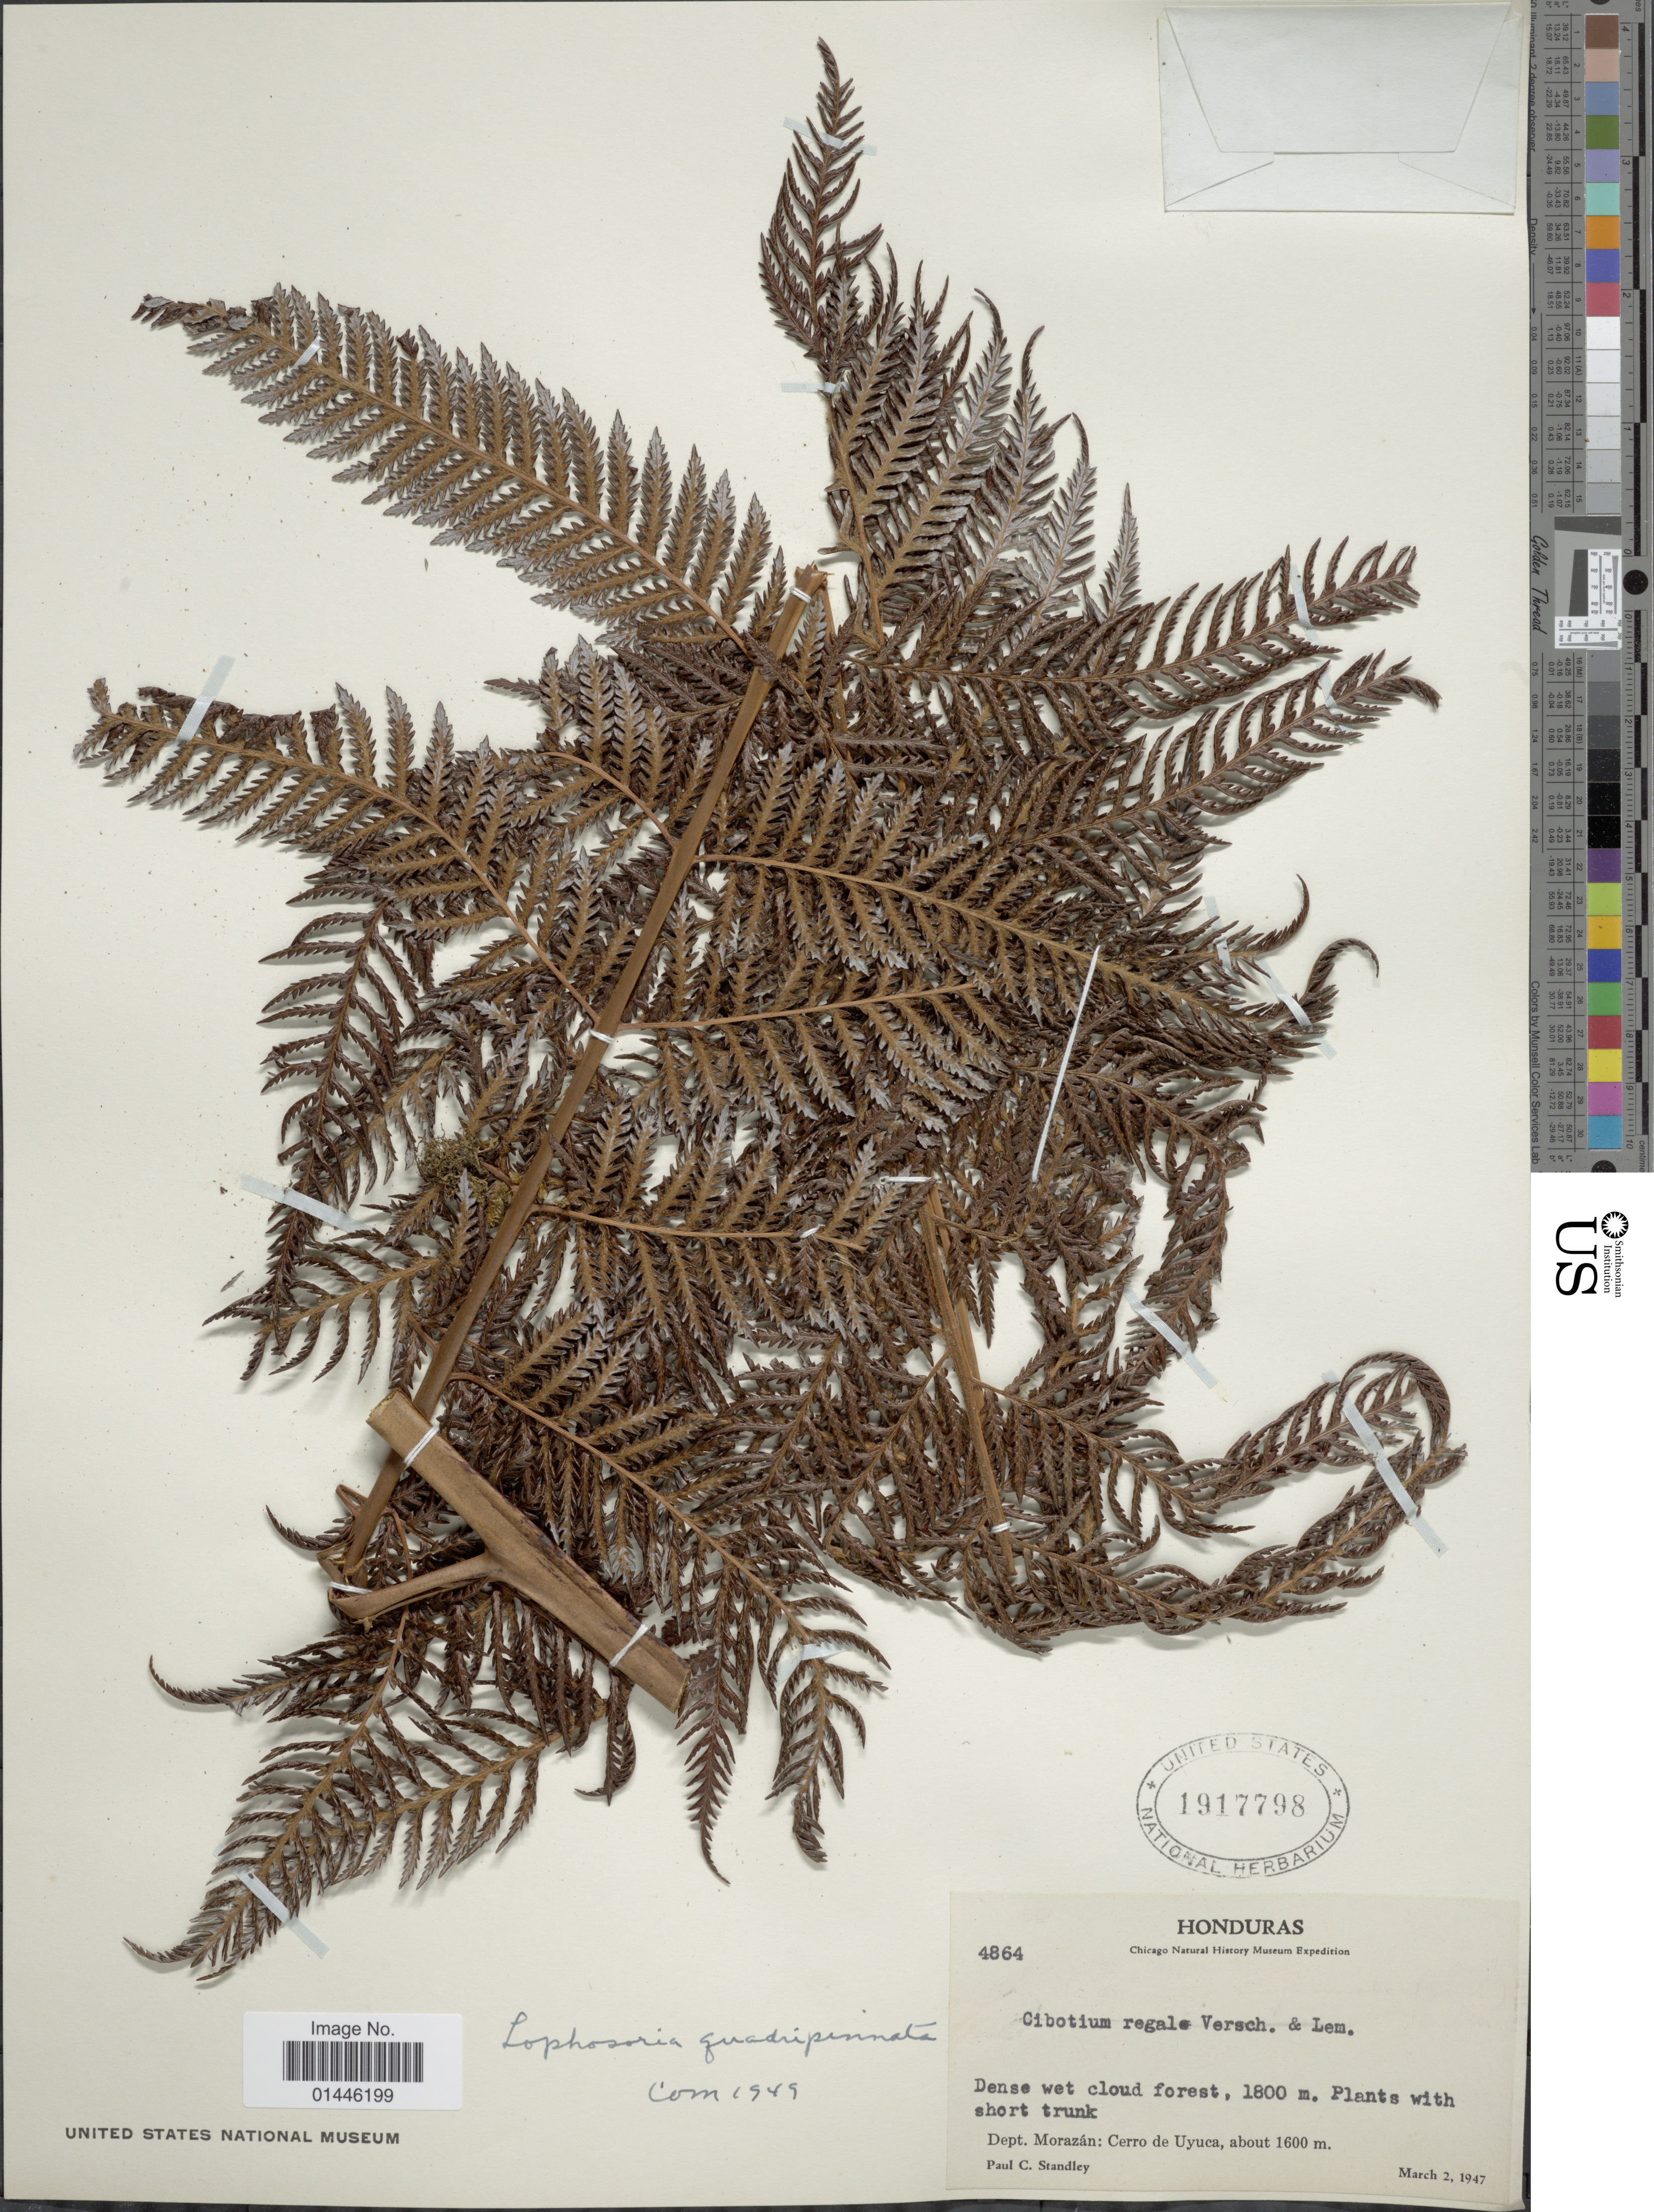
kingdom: Plantae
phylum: Tracheophyta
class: Polypodiopsida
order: Cyatheales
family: Dicksoniaceae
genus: Lophosoria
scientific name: Lophosoria quadripinnata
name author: (J.F. Gmel.) C. Chr.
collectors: P. C. Standley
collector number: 4864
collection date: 1947-03-02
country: Honduras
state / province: Fco. Morazán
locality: Dept. Morazán: Cerro de Uyuca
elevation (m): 1800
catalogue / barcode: US 1917798